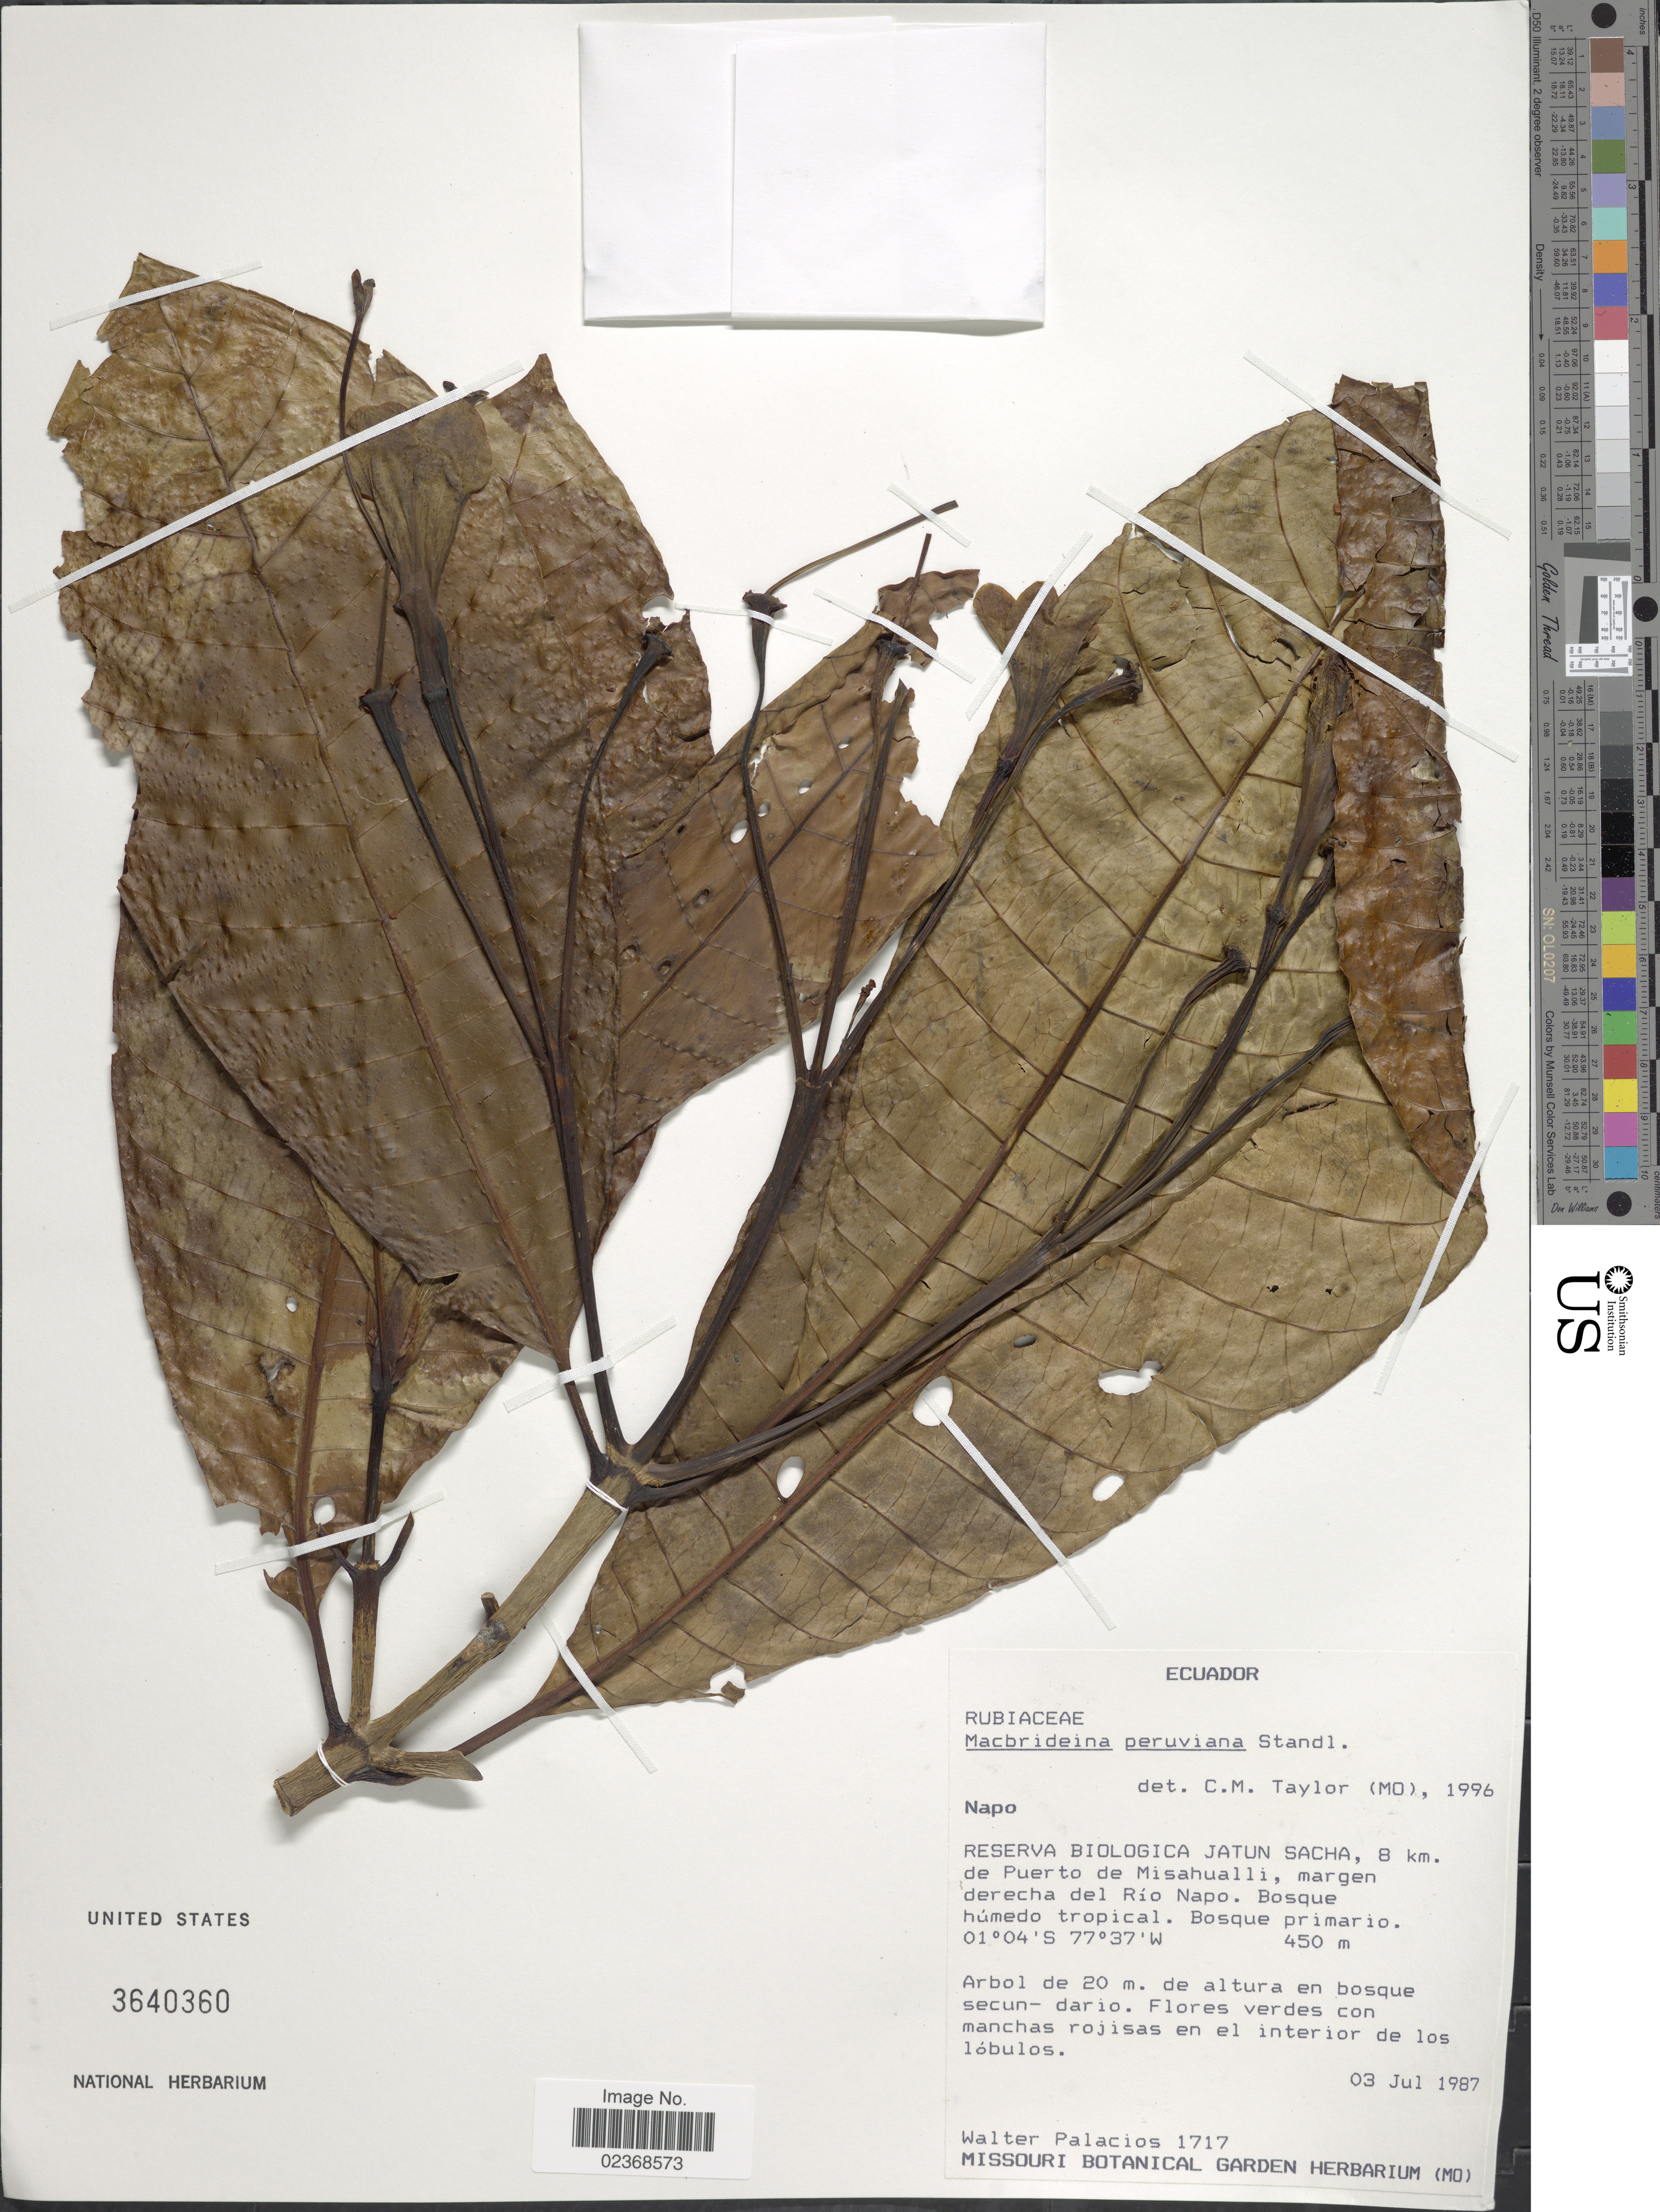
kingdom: Plantae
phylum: Tracheophyta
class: Magnoliopsida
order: Gentianales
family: Rubiaceae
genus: Macbrideina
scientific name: Macbrideina peruviana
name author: Standl.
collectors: W. Palacios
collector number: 1717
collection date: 1987-07-03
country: Ecuador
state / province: Napo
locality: Reserva Biologica Jatun Sacha, 8 km. de Puerto de Misahualli, margen derecha del Rio Napo. Bosque humedo tropical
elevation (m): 450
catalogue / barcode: US 3640360